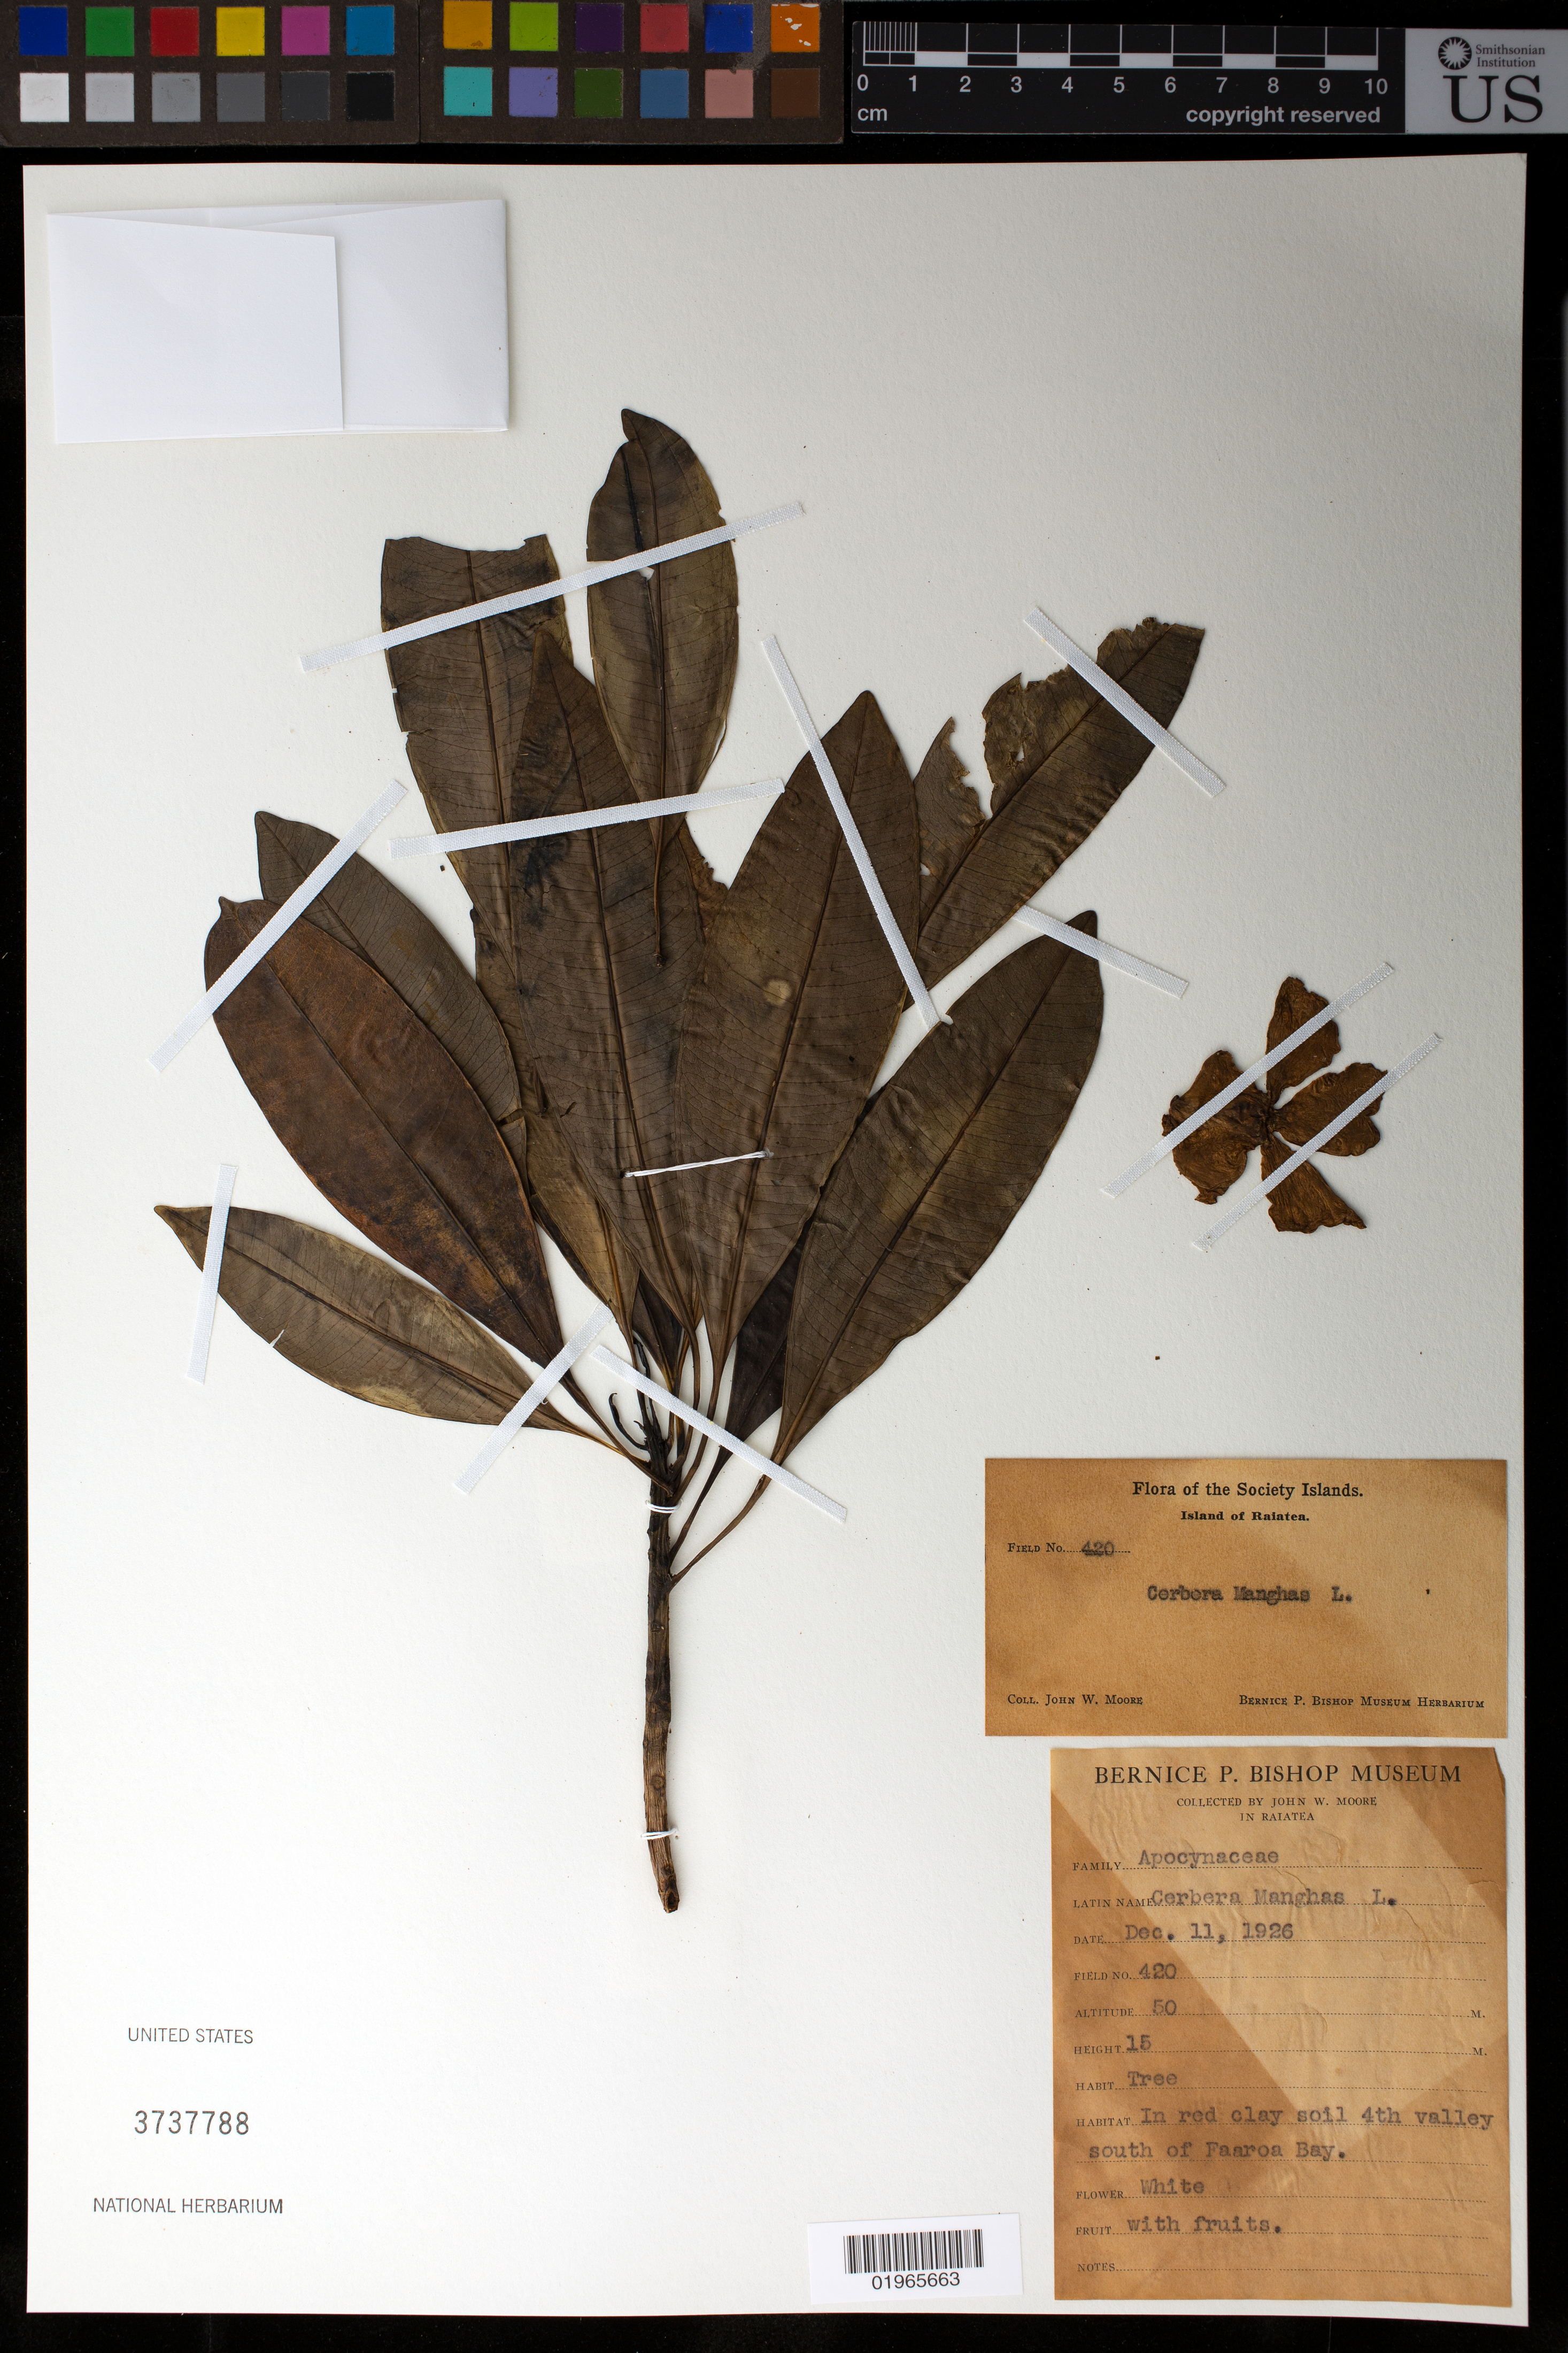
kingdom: Plantae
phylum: Tracheophyta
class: Magnoliopsida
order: Gentianales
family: Apocynaceae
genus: Cerbera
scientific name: Cerbera manghas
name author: L.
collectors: J. Moore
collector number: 420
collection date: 1926-12-11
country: French Polynesia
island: Raiatea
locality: Island of Raiatea, 4th valley south of Faaroa Bay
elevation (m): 50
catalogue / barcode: US 3737788